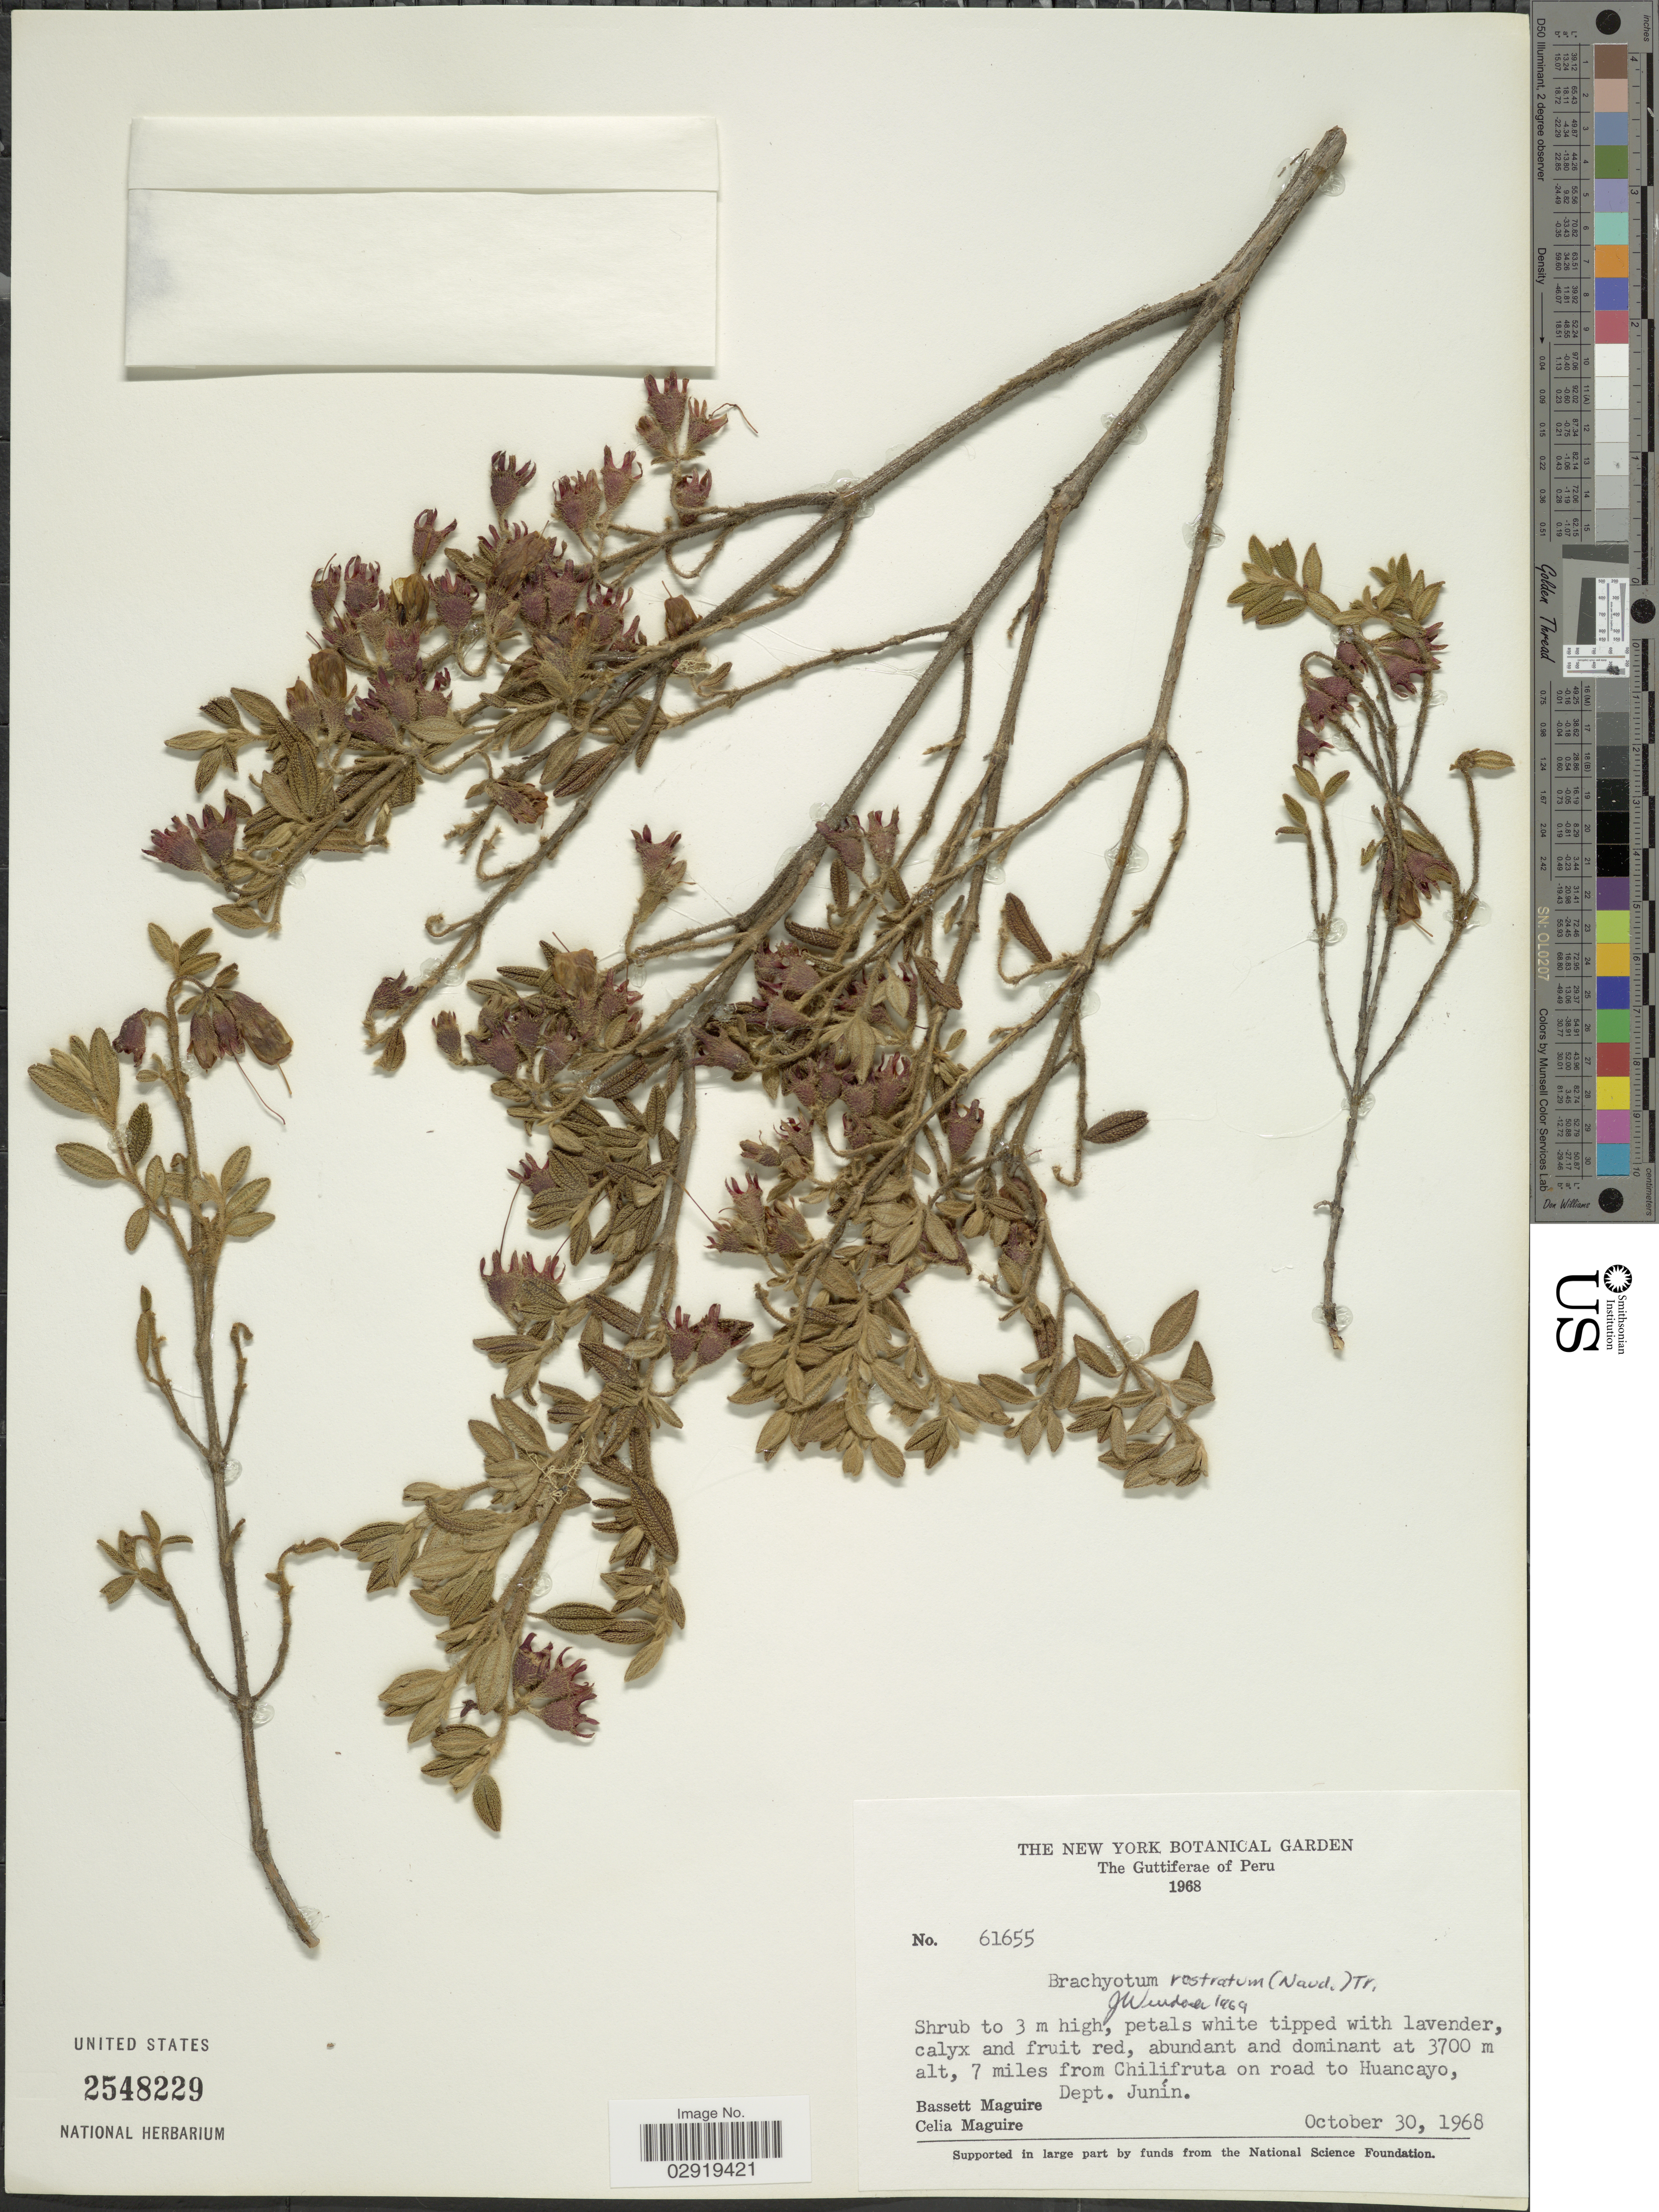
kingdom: Plantae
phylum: Tracheophyta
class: Magnoliopsida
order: Myrtales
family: Melastomataceae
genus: Brachyotum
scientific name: Brachyotum rostratum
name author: (Naudin) Triana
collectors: B. Maguire & C. K. Maguire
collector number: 61655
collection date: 1968-10-30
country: Peru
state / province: Junín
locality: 7 miles from Chilifruta on road to Huancayo, Dept. Junín.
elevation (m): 3700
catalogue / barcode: US 2548229